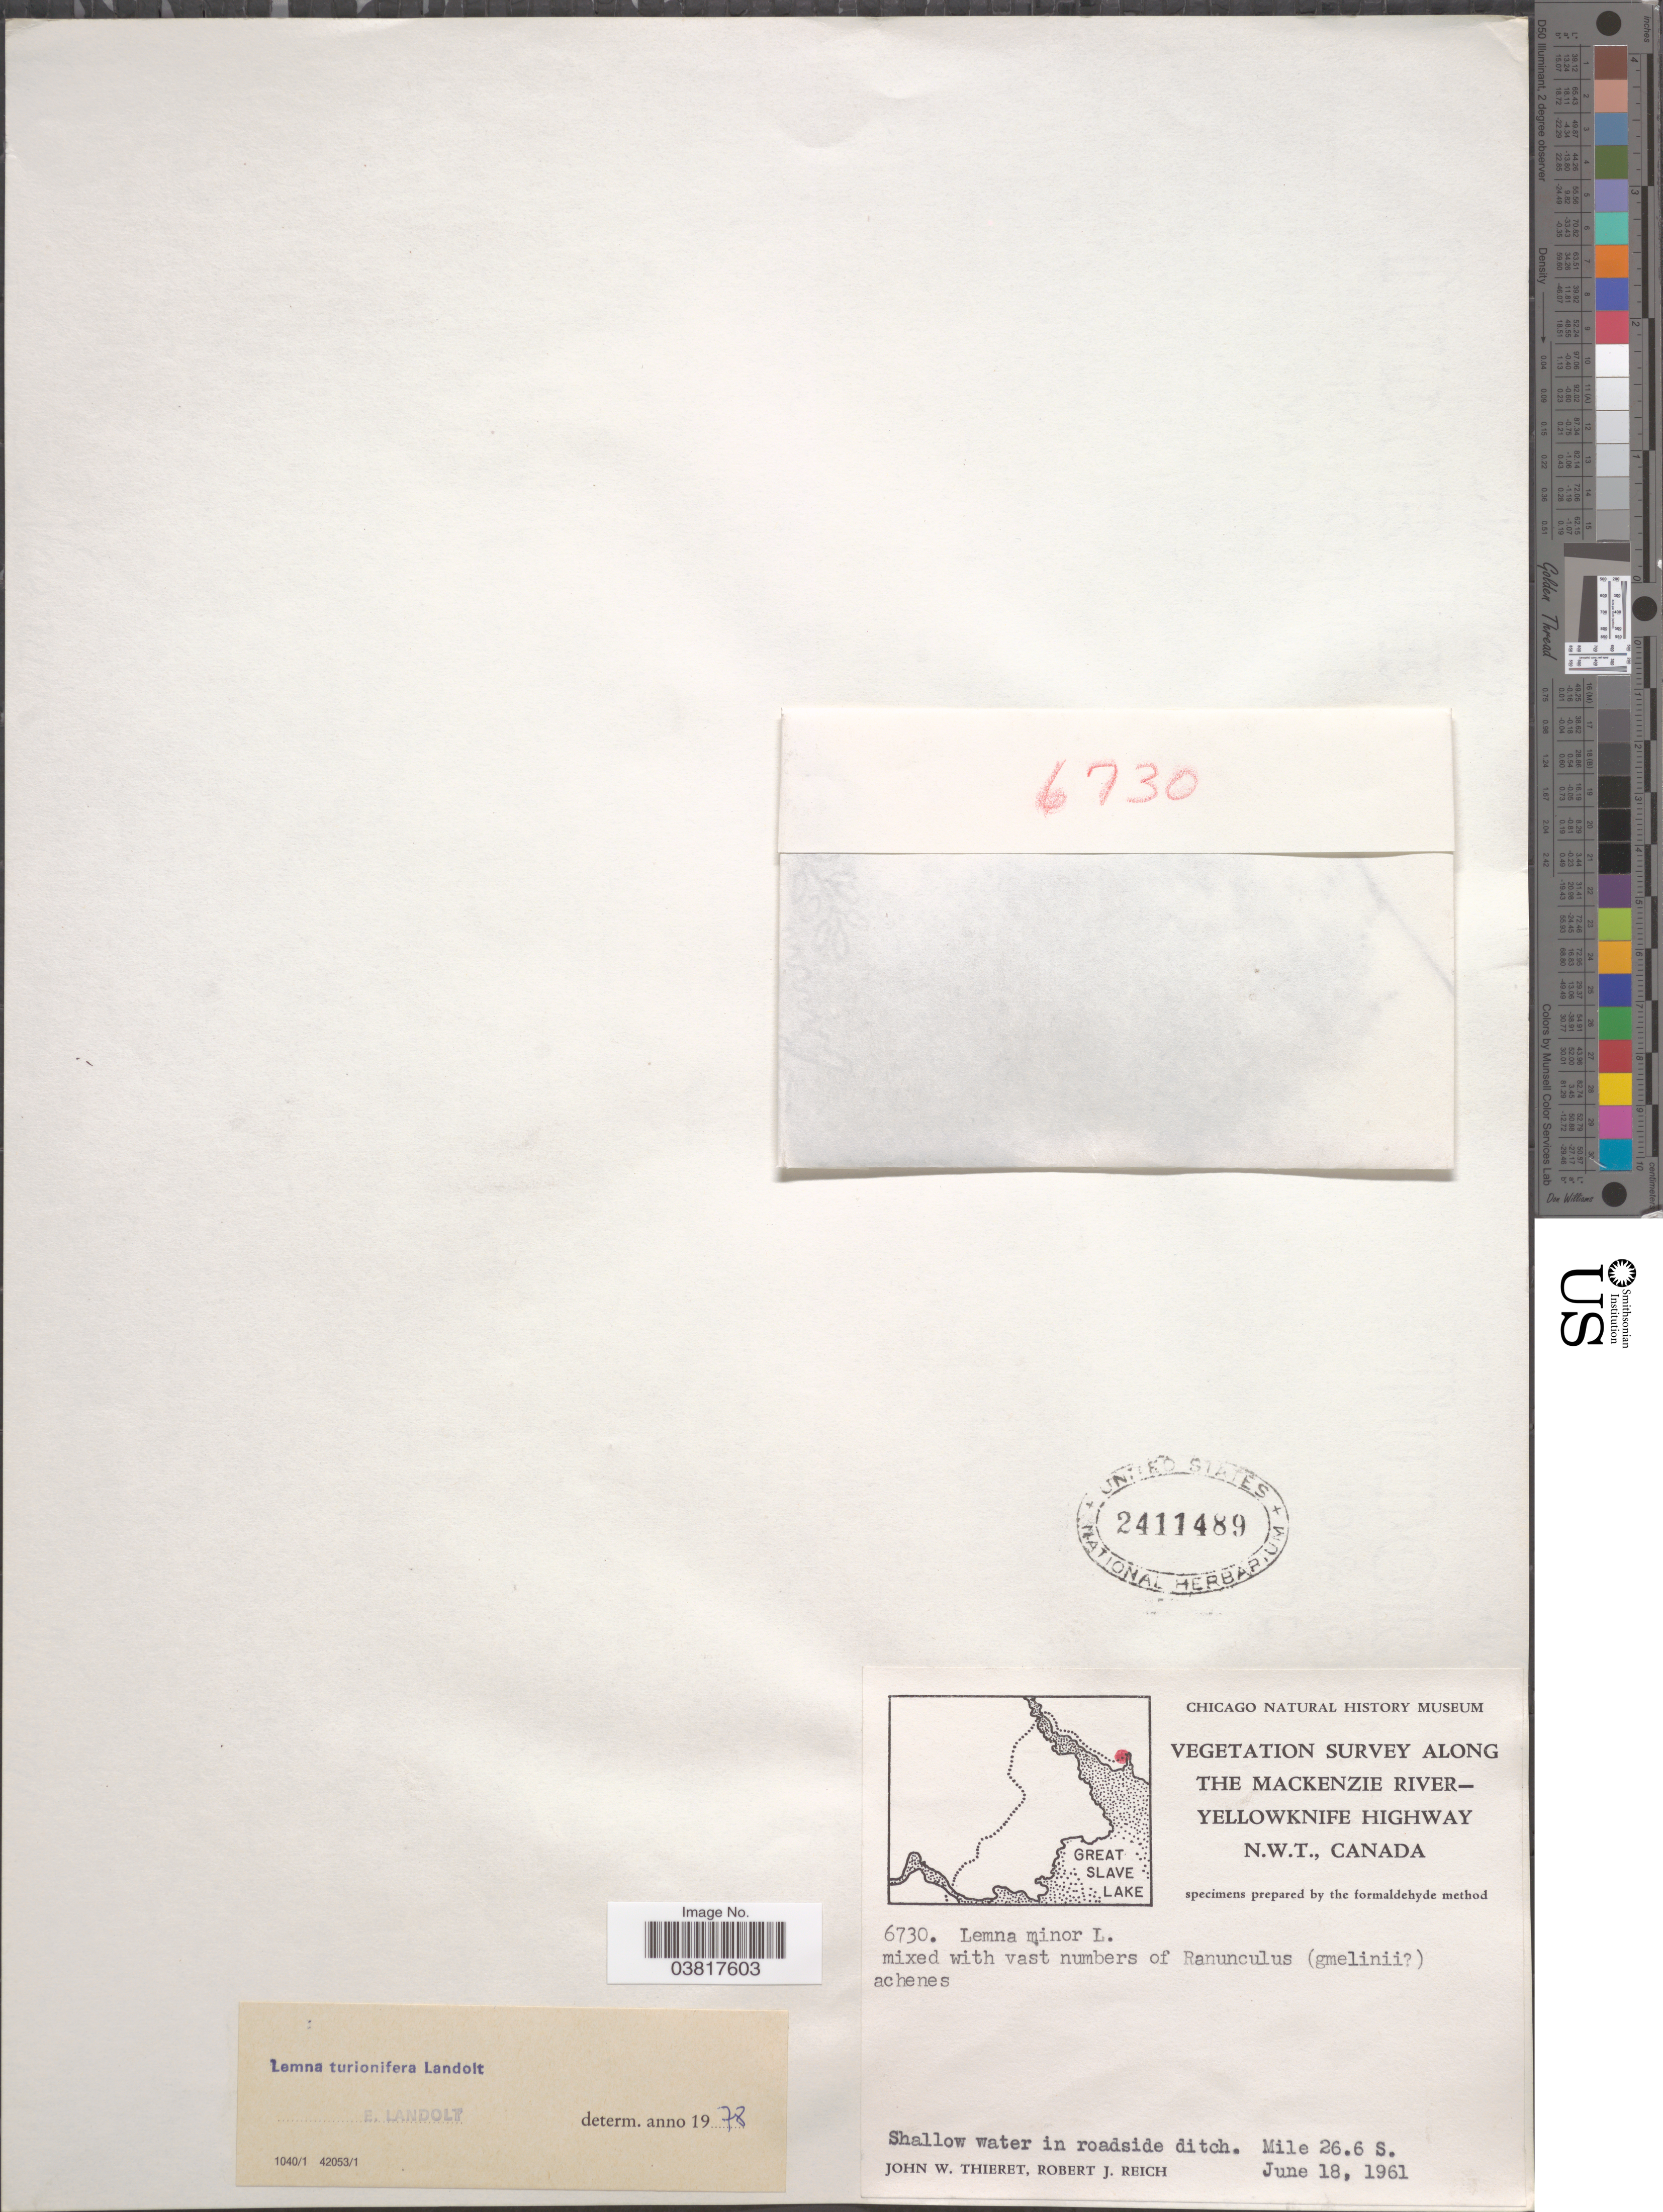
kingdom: Plantae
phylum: Tracheophyta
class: Liliopsida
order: Alismatales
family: Araceae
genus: Lemna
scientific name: Lemna turionifera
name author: Landolt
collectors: J. W. Thieret & R. Reich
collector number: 6730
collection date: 1961-06-18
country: Canada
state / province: Northwest Territories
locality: Along the Mackenzie River-Yellowknife Highway. Mile 26.6 S.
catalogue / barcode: US 2411489